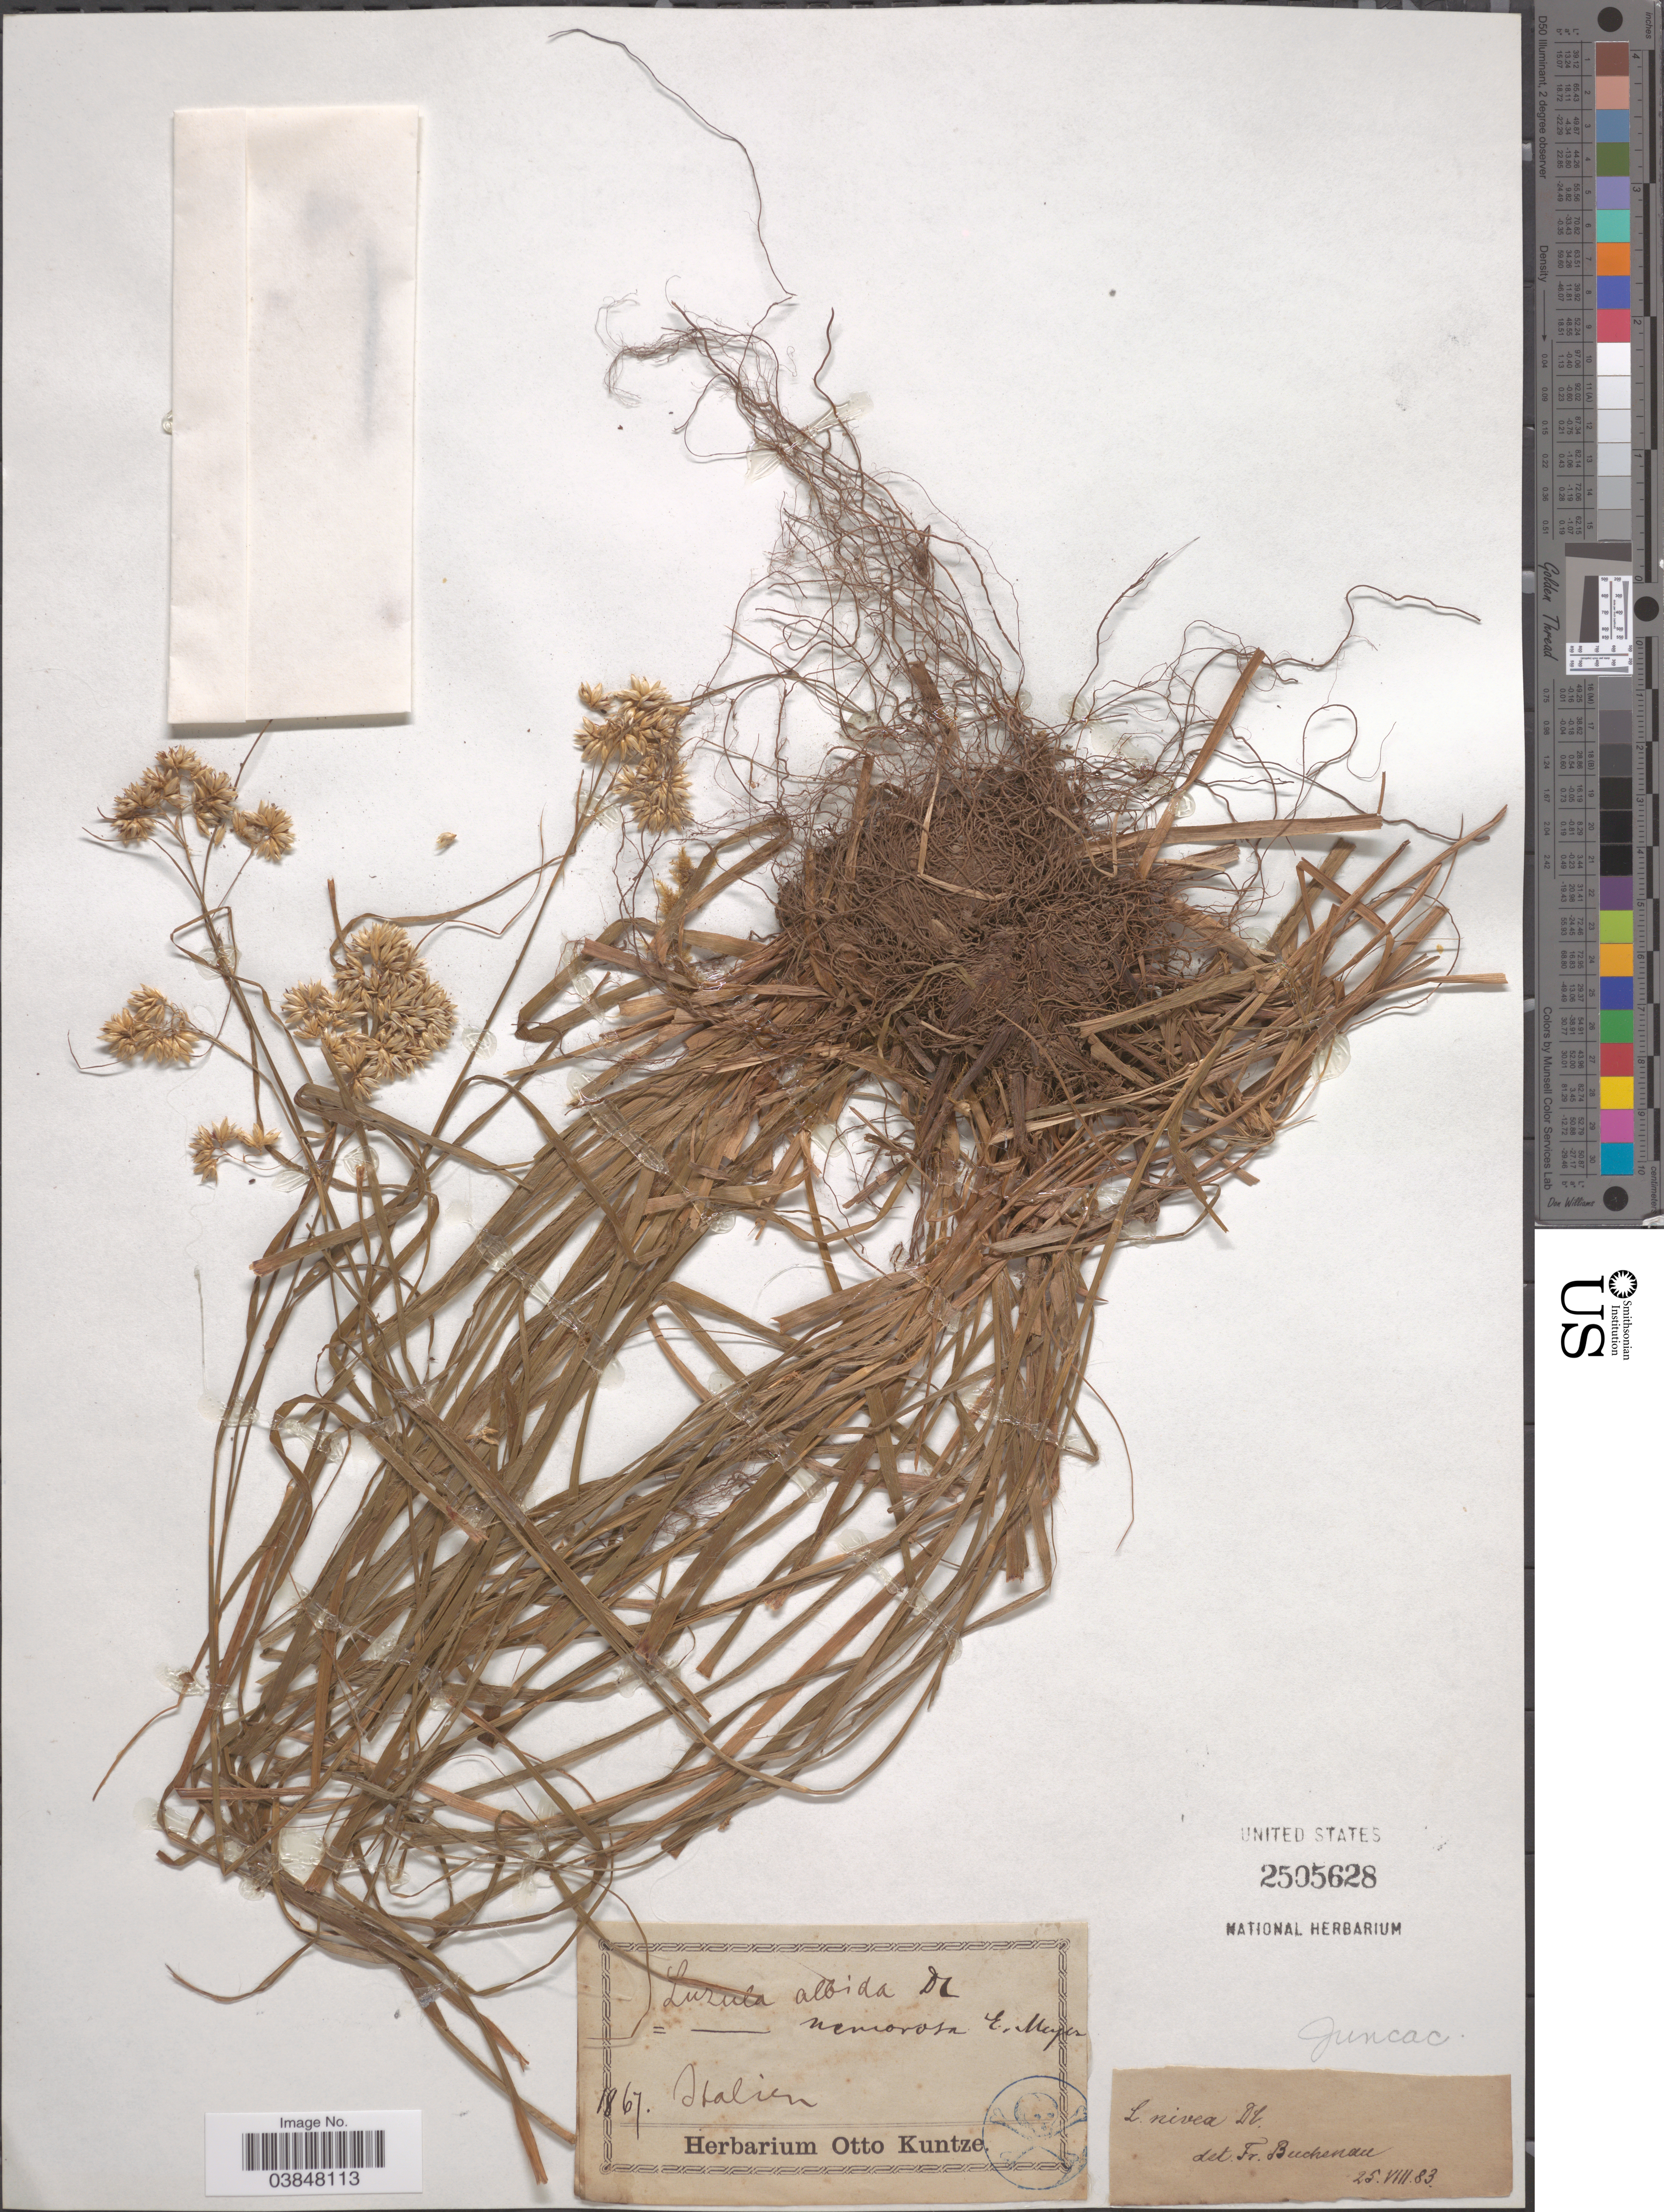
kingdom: Plantae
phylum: Tracheophyta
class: Liliopsida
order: Poales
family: Juncaceae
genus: Luzula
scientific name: Luzula nivea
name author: (L.) DC.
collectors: ex herb. Otto Kuntze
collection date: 1867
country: Italy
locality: Italien.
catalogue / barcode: US 2505628